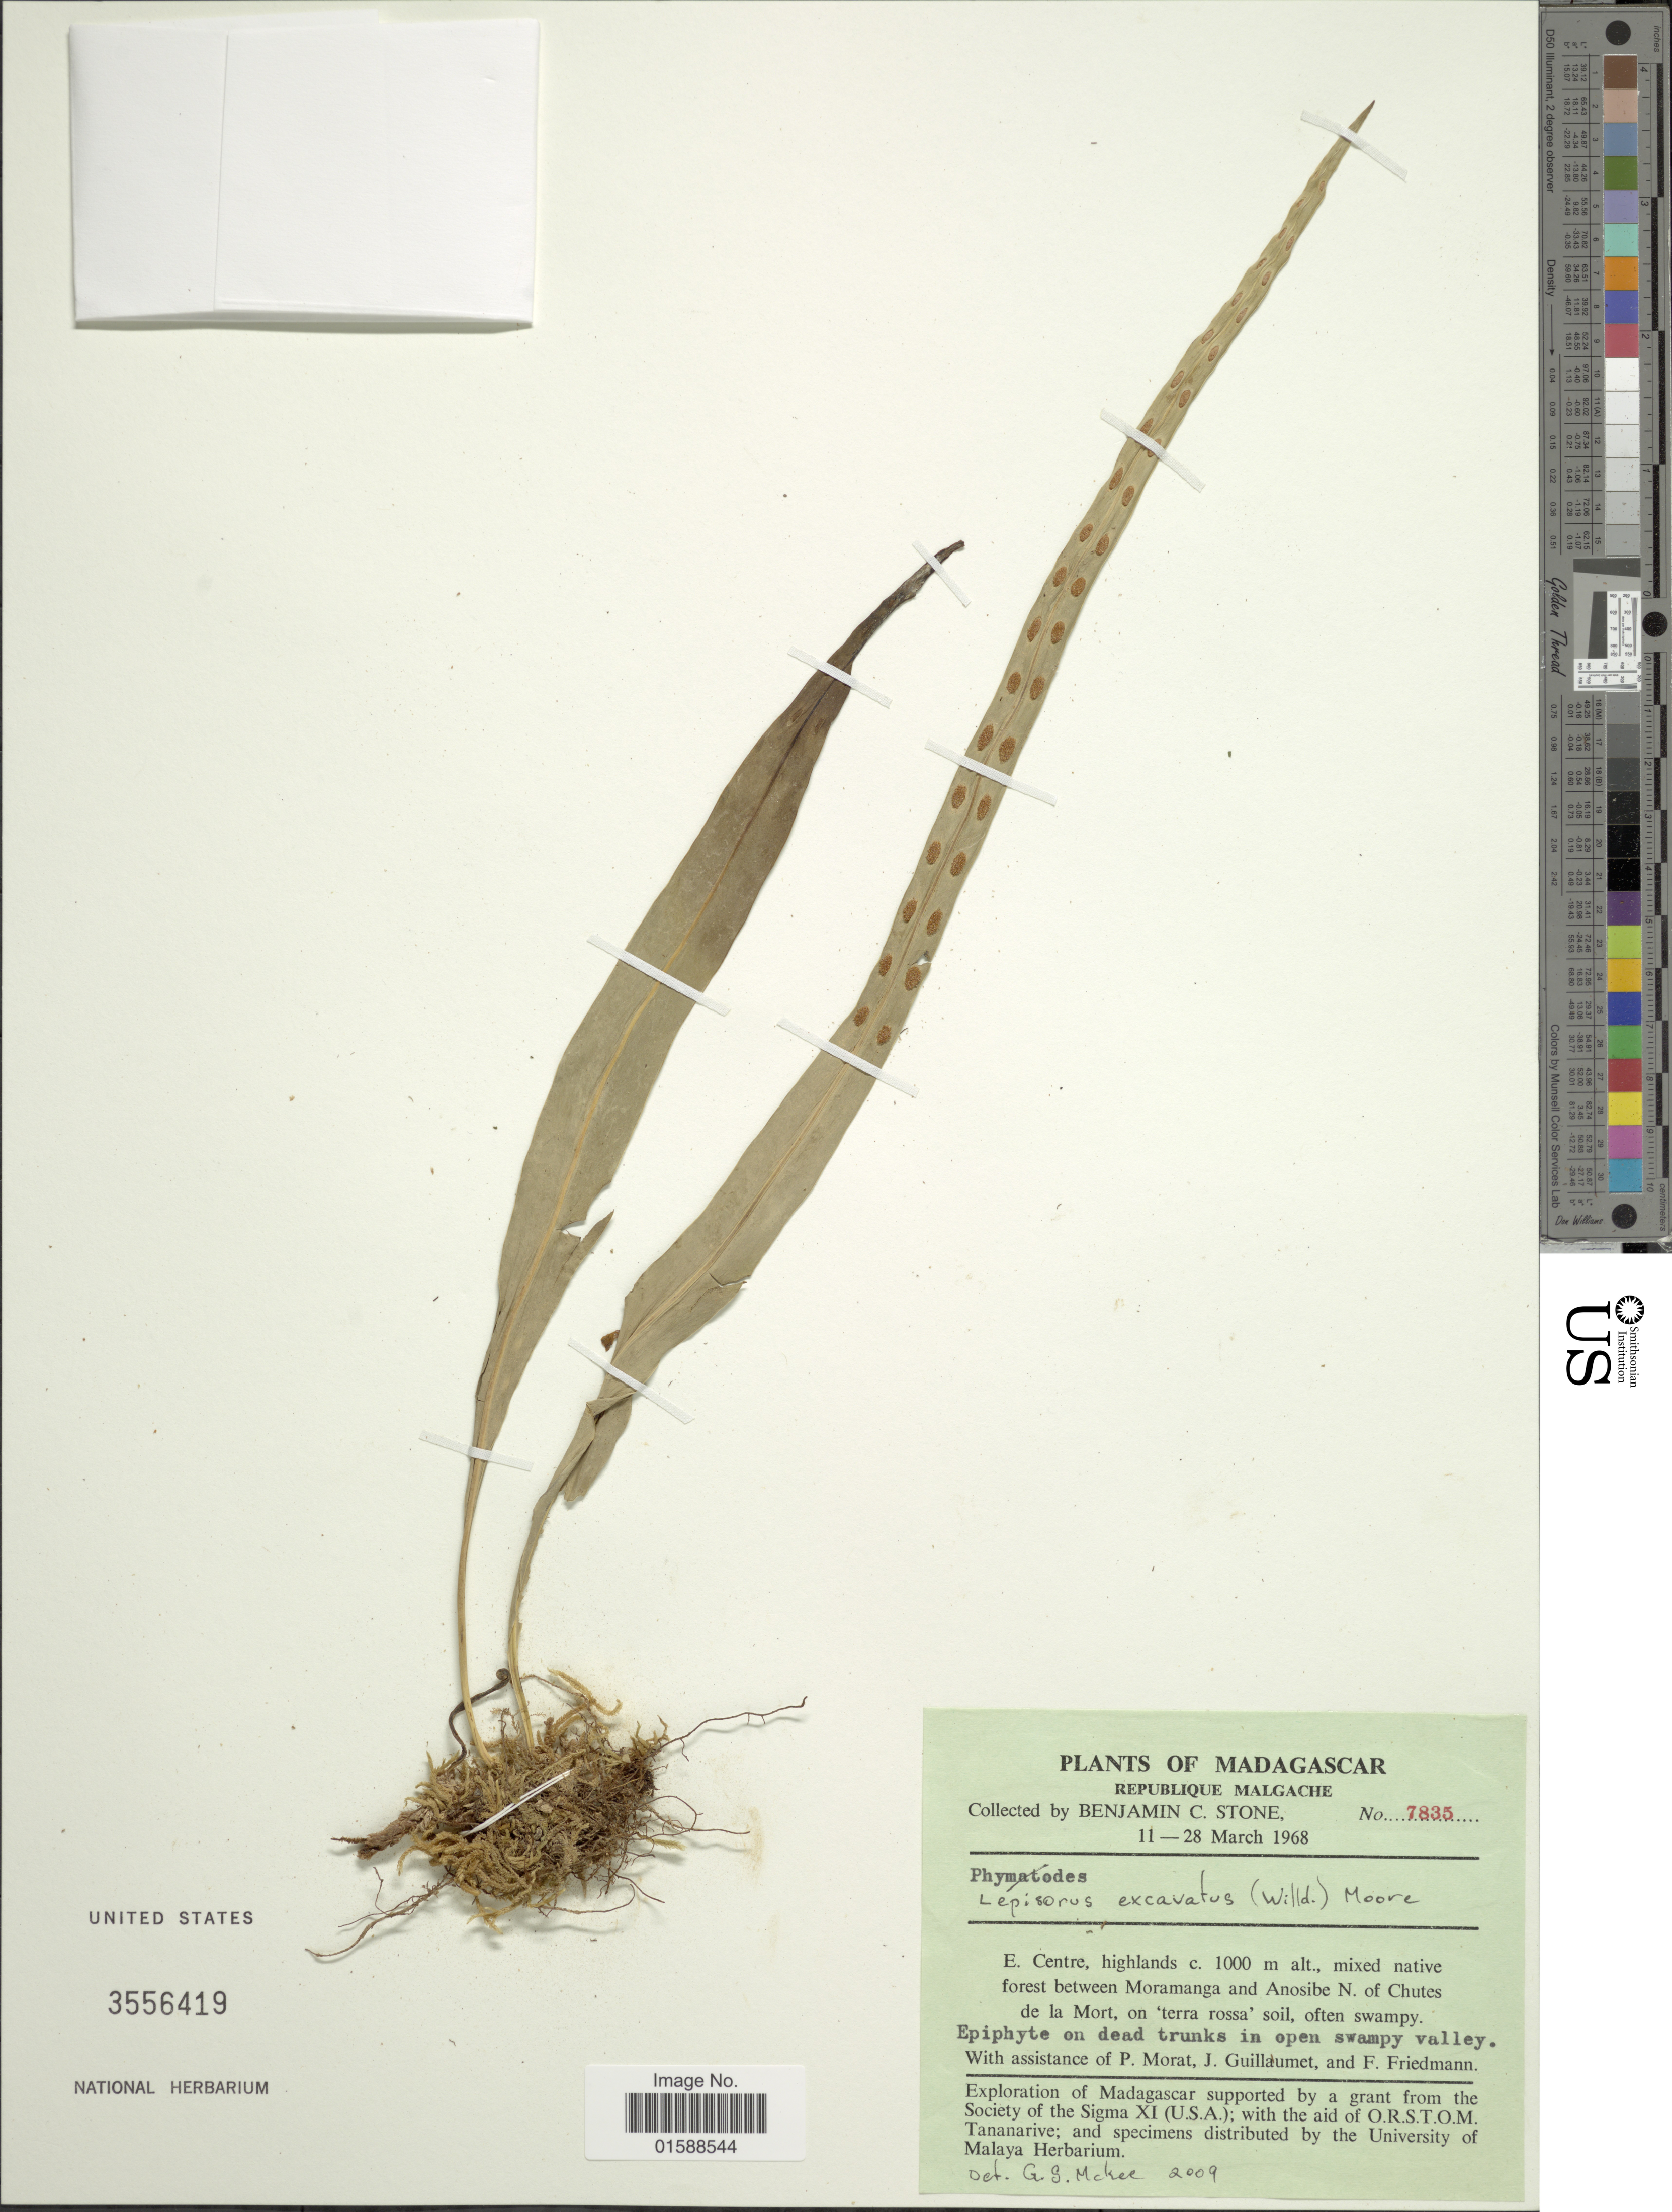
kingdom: Plantae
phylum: Tracheophyta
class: Polypodiopsida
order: Polypodiales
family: Polypodiaceae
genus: Lepisorus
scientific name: Lepisorus excavatus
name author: (Bory ex Willd.) Ching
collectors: B. C. Stone, P. Morat, J. Guillaumet & F. Friedmann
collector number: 7835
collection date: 1968-03-11/1968-03-28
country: Madagascar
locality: Republique Malgache. E. Centre, highlands, mixed native forest between Moramanga and Anosibe N. of Chutes de la Mort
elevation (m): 1000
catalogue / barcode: US 3556419